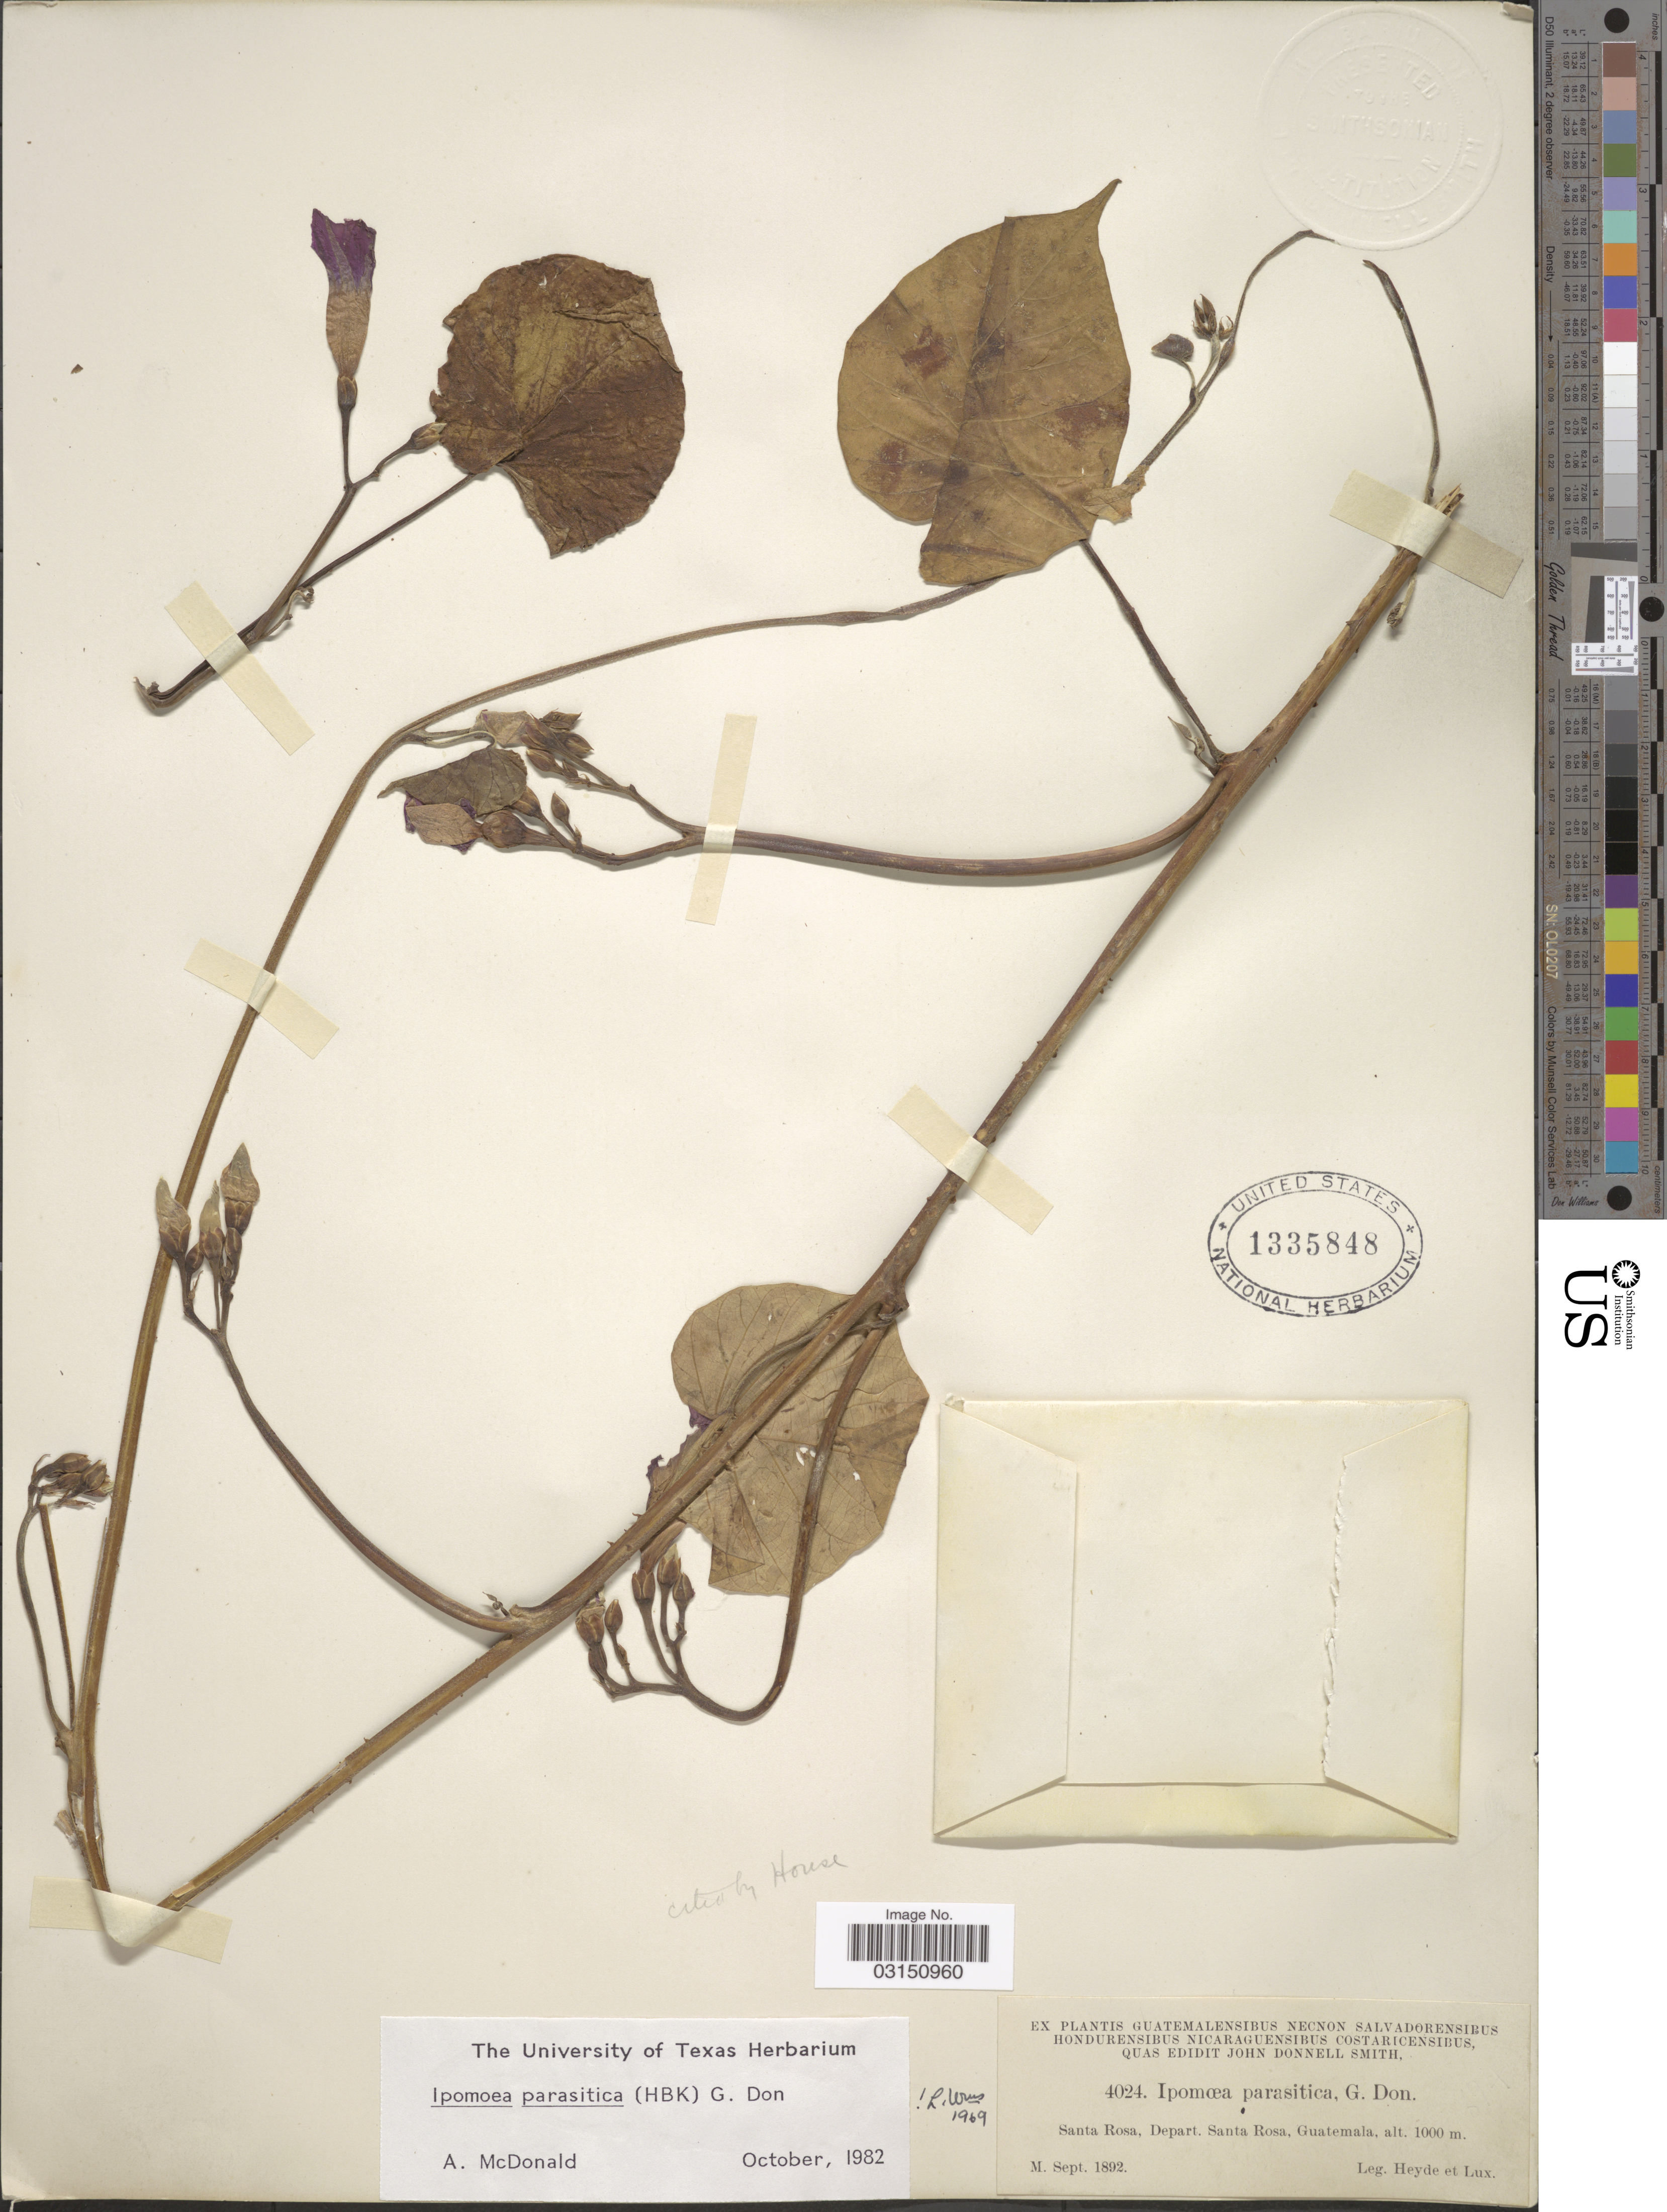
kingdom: Plantae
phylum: Tracheophyta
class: Magnoliopsida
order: Solanales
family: Convolvulaceae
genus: Ipomoea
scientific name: Ipomoea parasitica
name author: (Kunth) G. Don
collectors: Heyde & Lux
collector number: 4024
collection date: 1892-09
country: Guatemala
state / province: Santa Rosa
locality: Santa Rosa, Depart. Santa Rosa.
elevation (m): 1000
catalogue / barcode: US 1335848